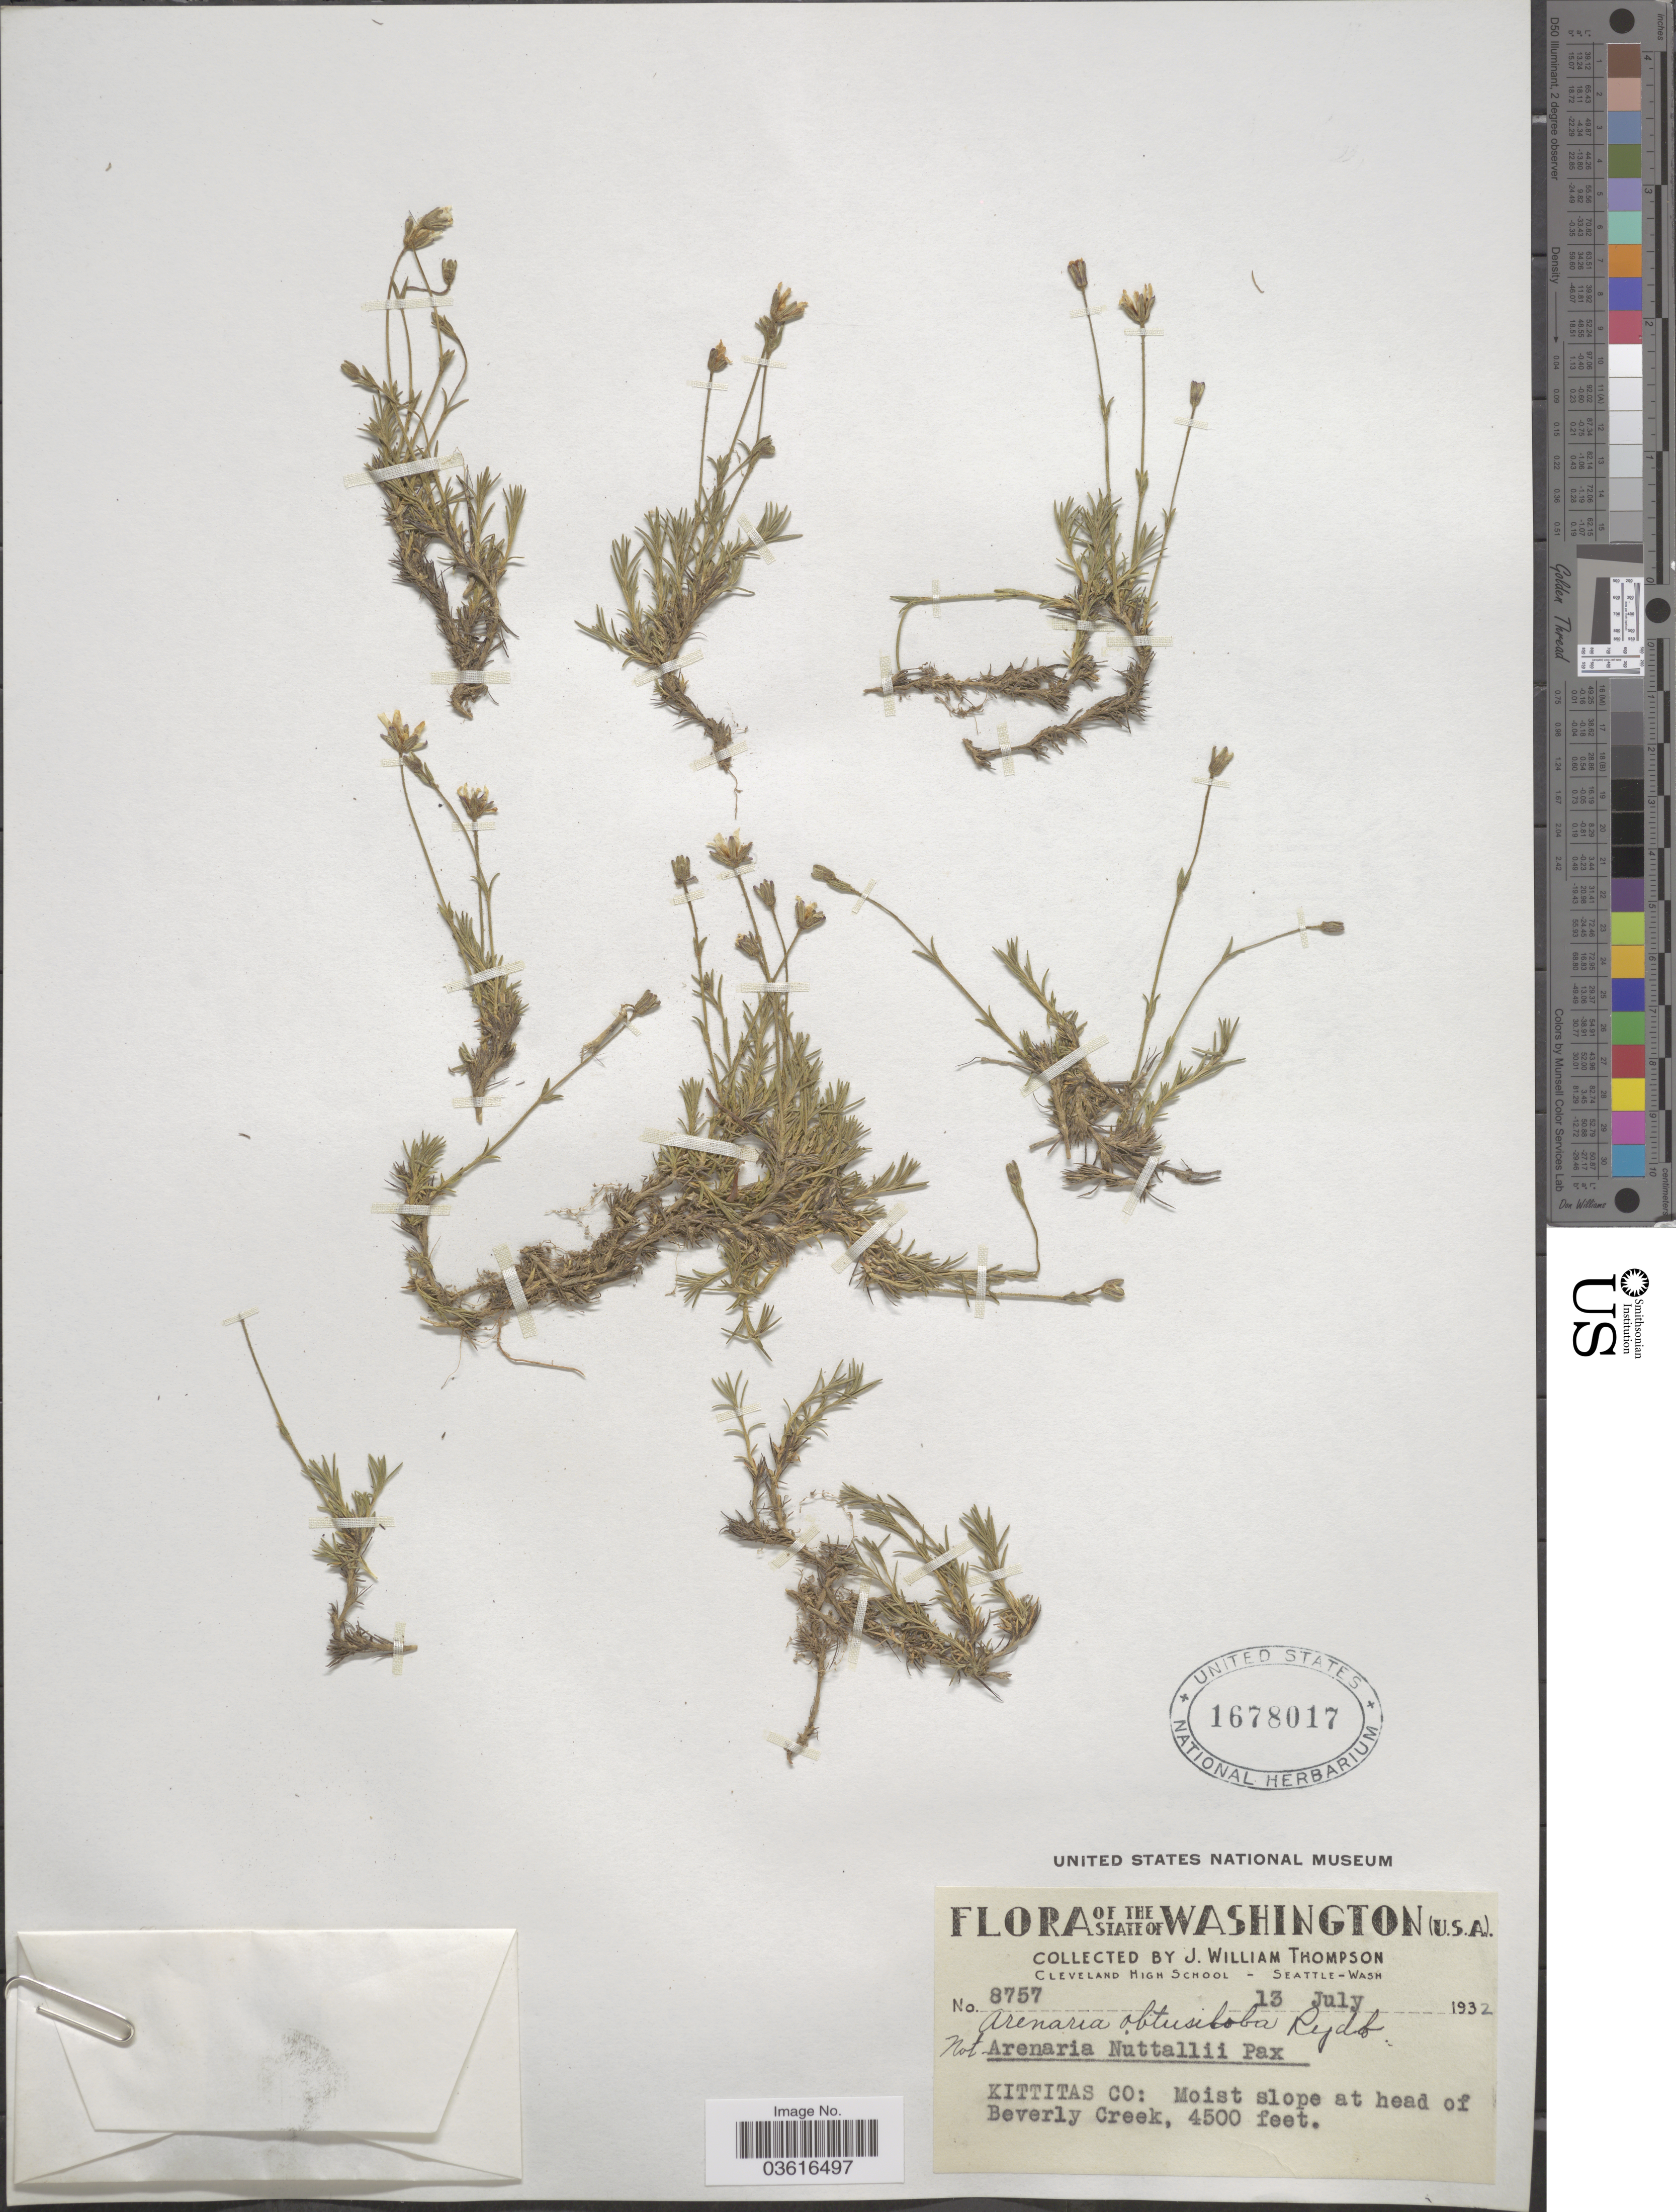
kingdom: Plantae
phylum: Tracheophyta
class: Magnoliopsida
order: Caryophyllales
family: Caryophyllaceae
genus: Cherleria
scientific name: Cherleria obtusiloba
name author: (Rydb.) A.J. Moore & Dillenb.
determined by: Strong, M. T., (US), Smithsonian Institution - National Museum of Natural History (UNITED STATES)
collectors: J. W. Thompson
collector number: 8757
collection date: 1932-07-13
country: United States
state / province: Washington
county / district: Kittitas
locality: Kittitas Co: Moist slope at head of Beverly Creek.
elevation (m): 1372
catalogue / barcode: US 1678017